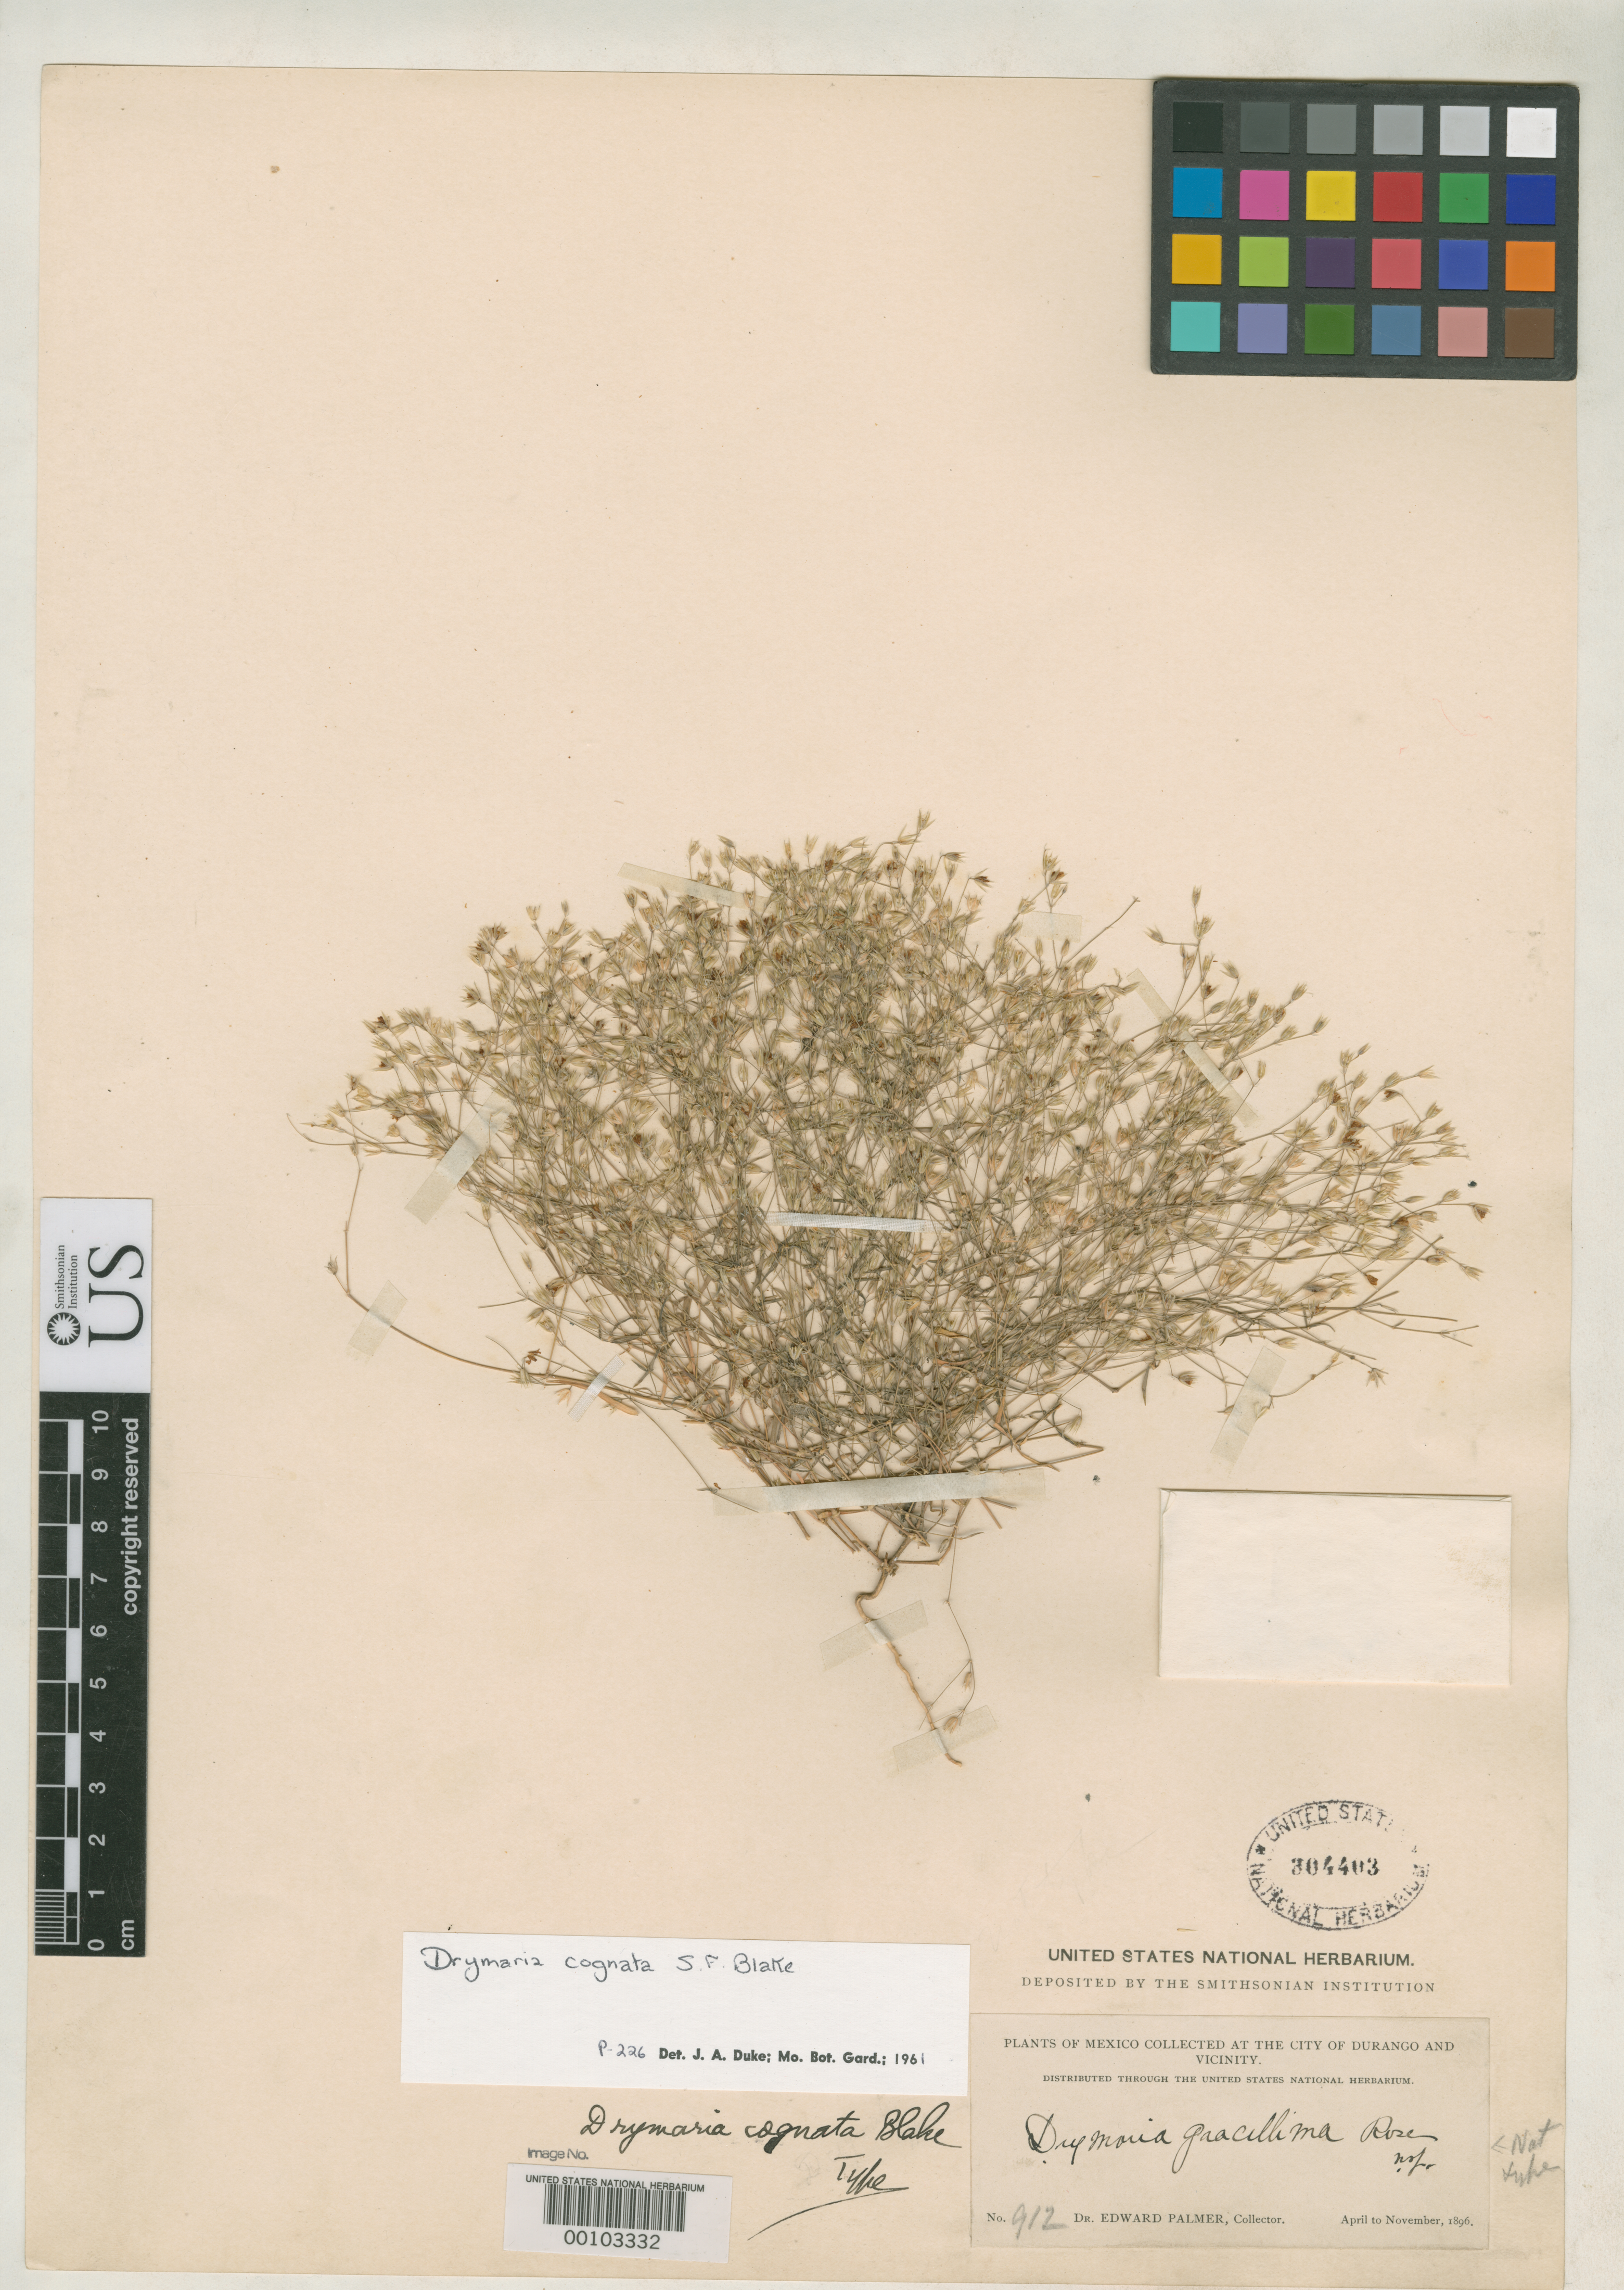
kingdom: Plantae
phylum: Tracheophyta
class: Magnoliopsida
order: Caryophyllales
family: Caryophyllaceae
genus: Drymaria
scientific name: Drymaria cognata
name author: S.F. Blake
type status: Holotype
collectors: E. Palmer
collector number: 912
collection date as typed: Apr 1896 to -- Nov 1896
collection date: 1896-04/1896-11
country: Mexico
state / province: Durango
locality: City of Durango.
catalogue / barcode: US 304403